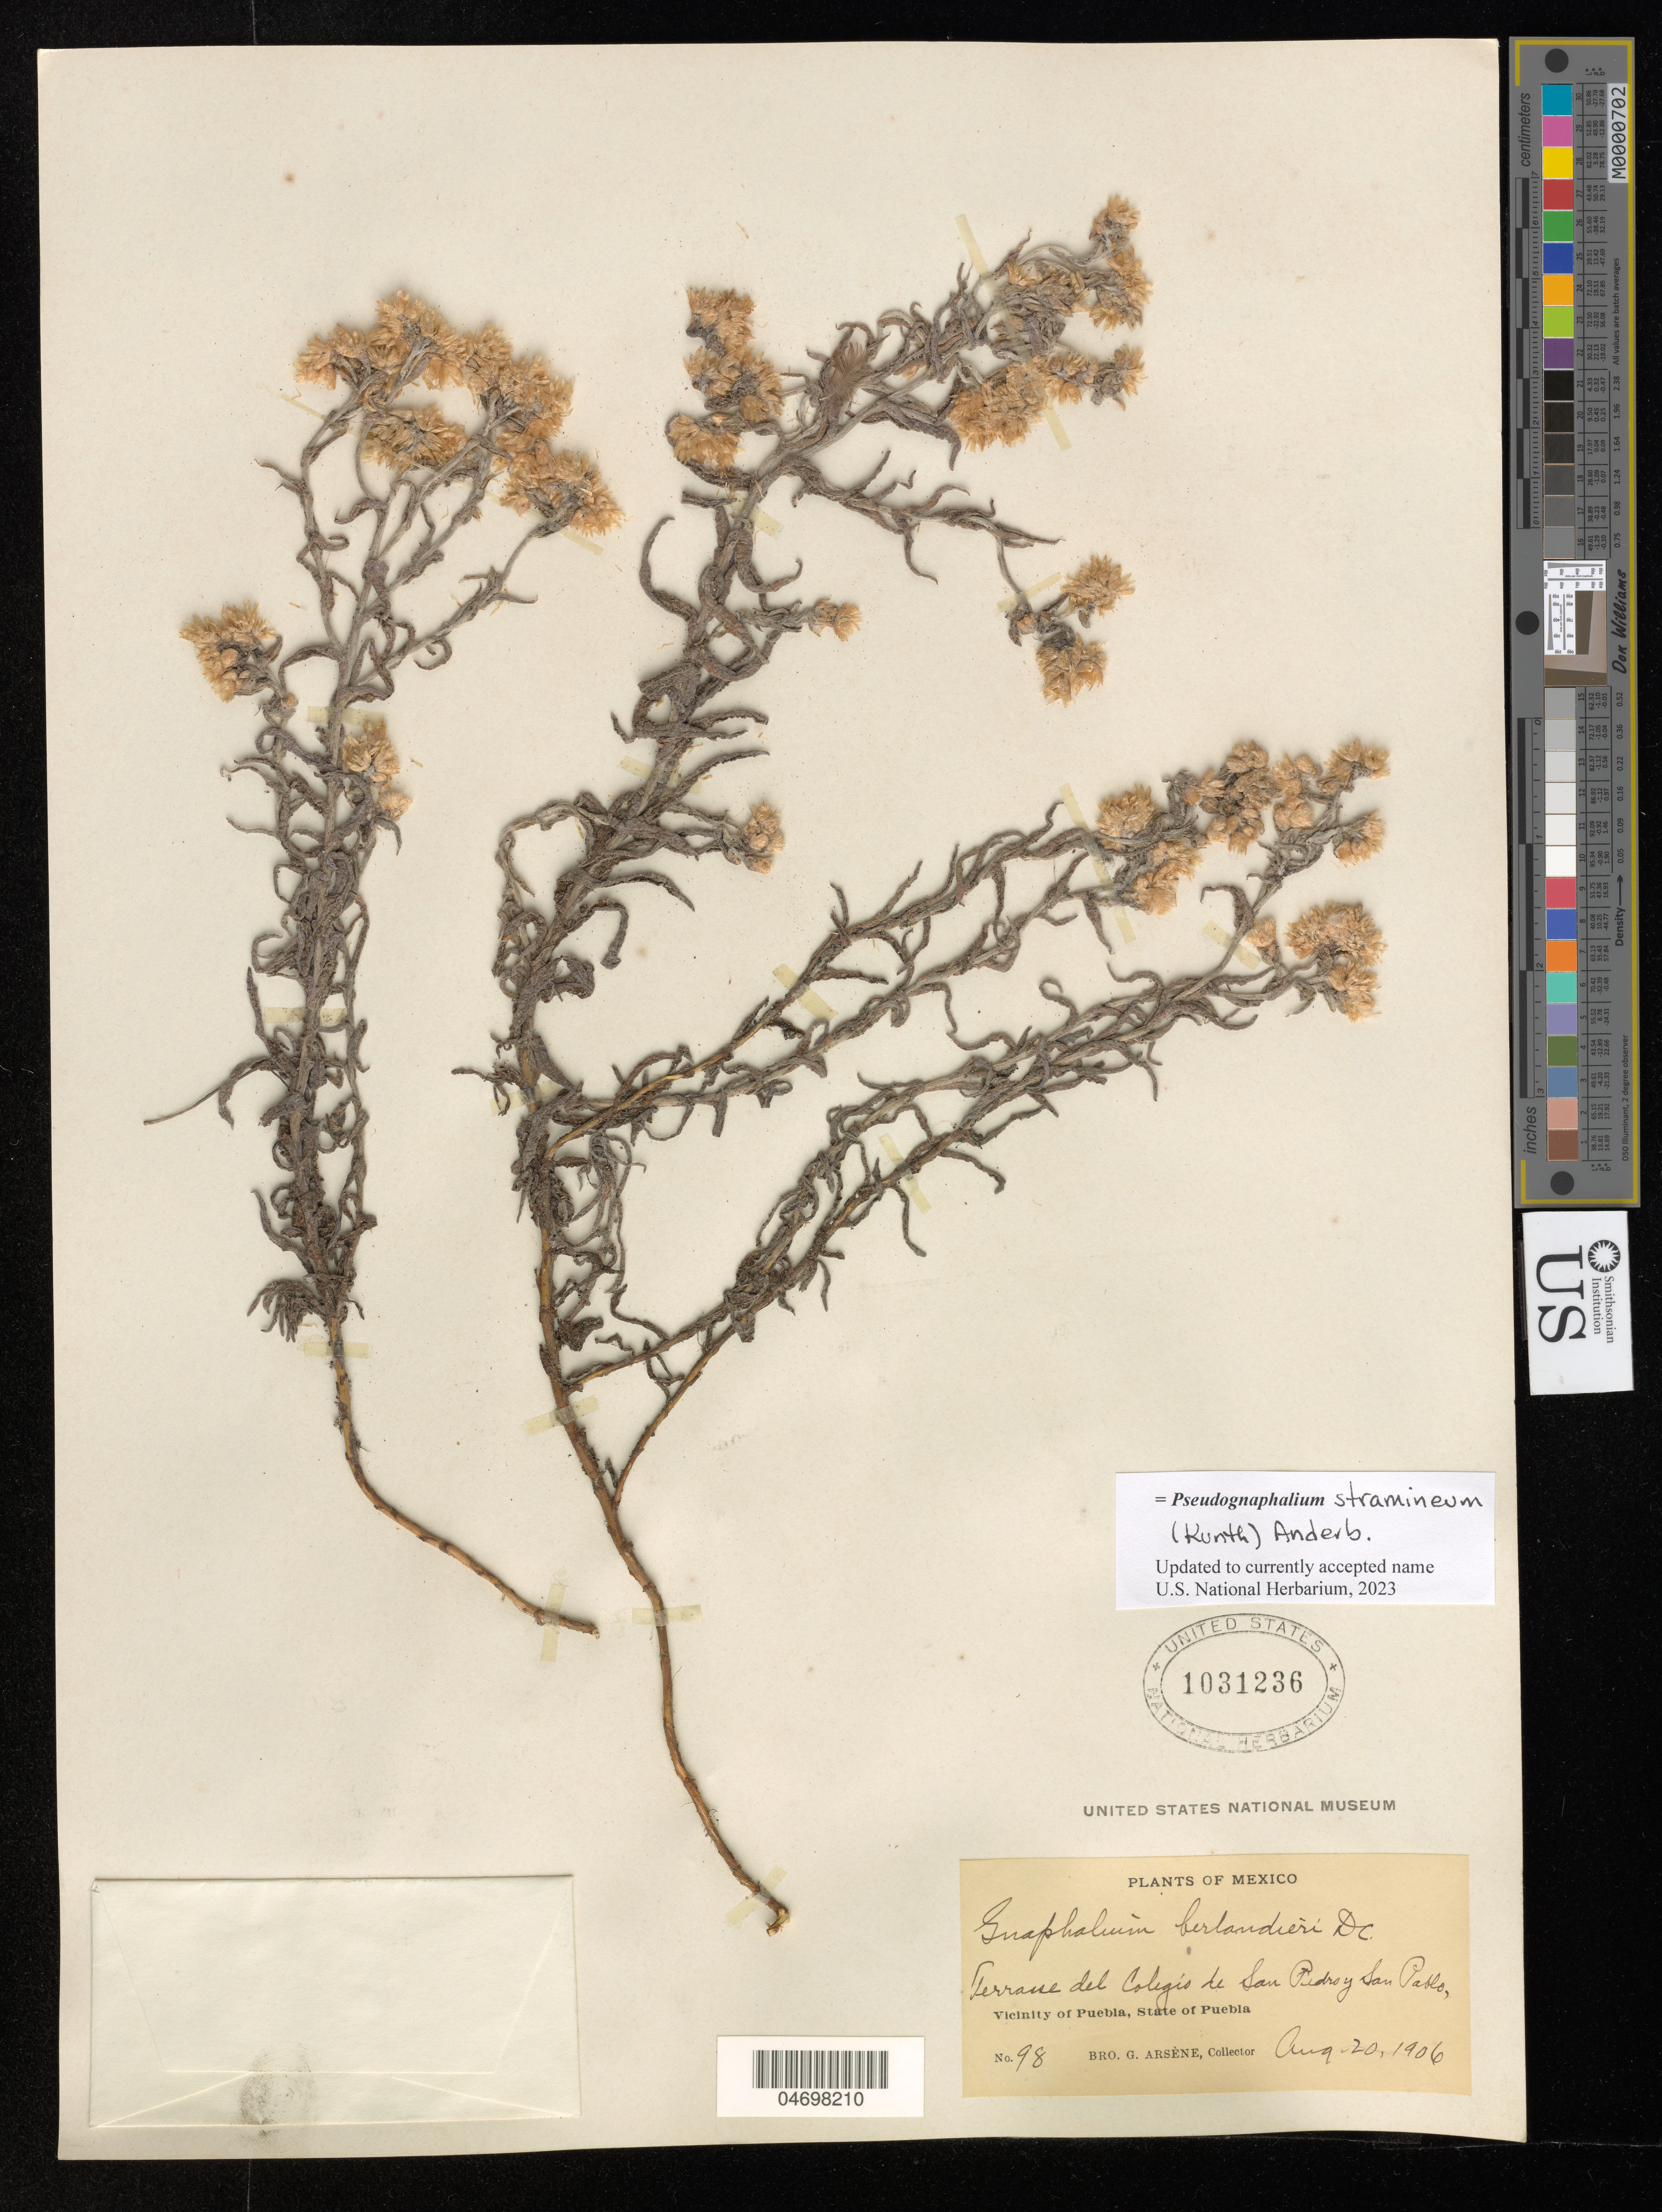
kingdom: Plantae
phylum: Tracheophyta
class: Magnoliopsida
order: Asterales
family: Asteraceae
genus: Pseudognaphalium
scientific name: Pseudognaphalium stramineum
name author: (Kunth) Anderb.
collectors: Bro. G. Arsène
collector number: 98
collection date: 1906-08-20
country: Mexico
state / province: Puebla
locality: Terrasse del Colegio de San Pedroy San Pablo.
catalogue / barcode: US 1031236